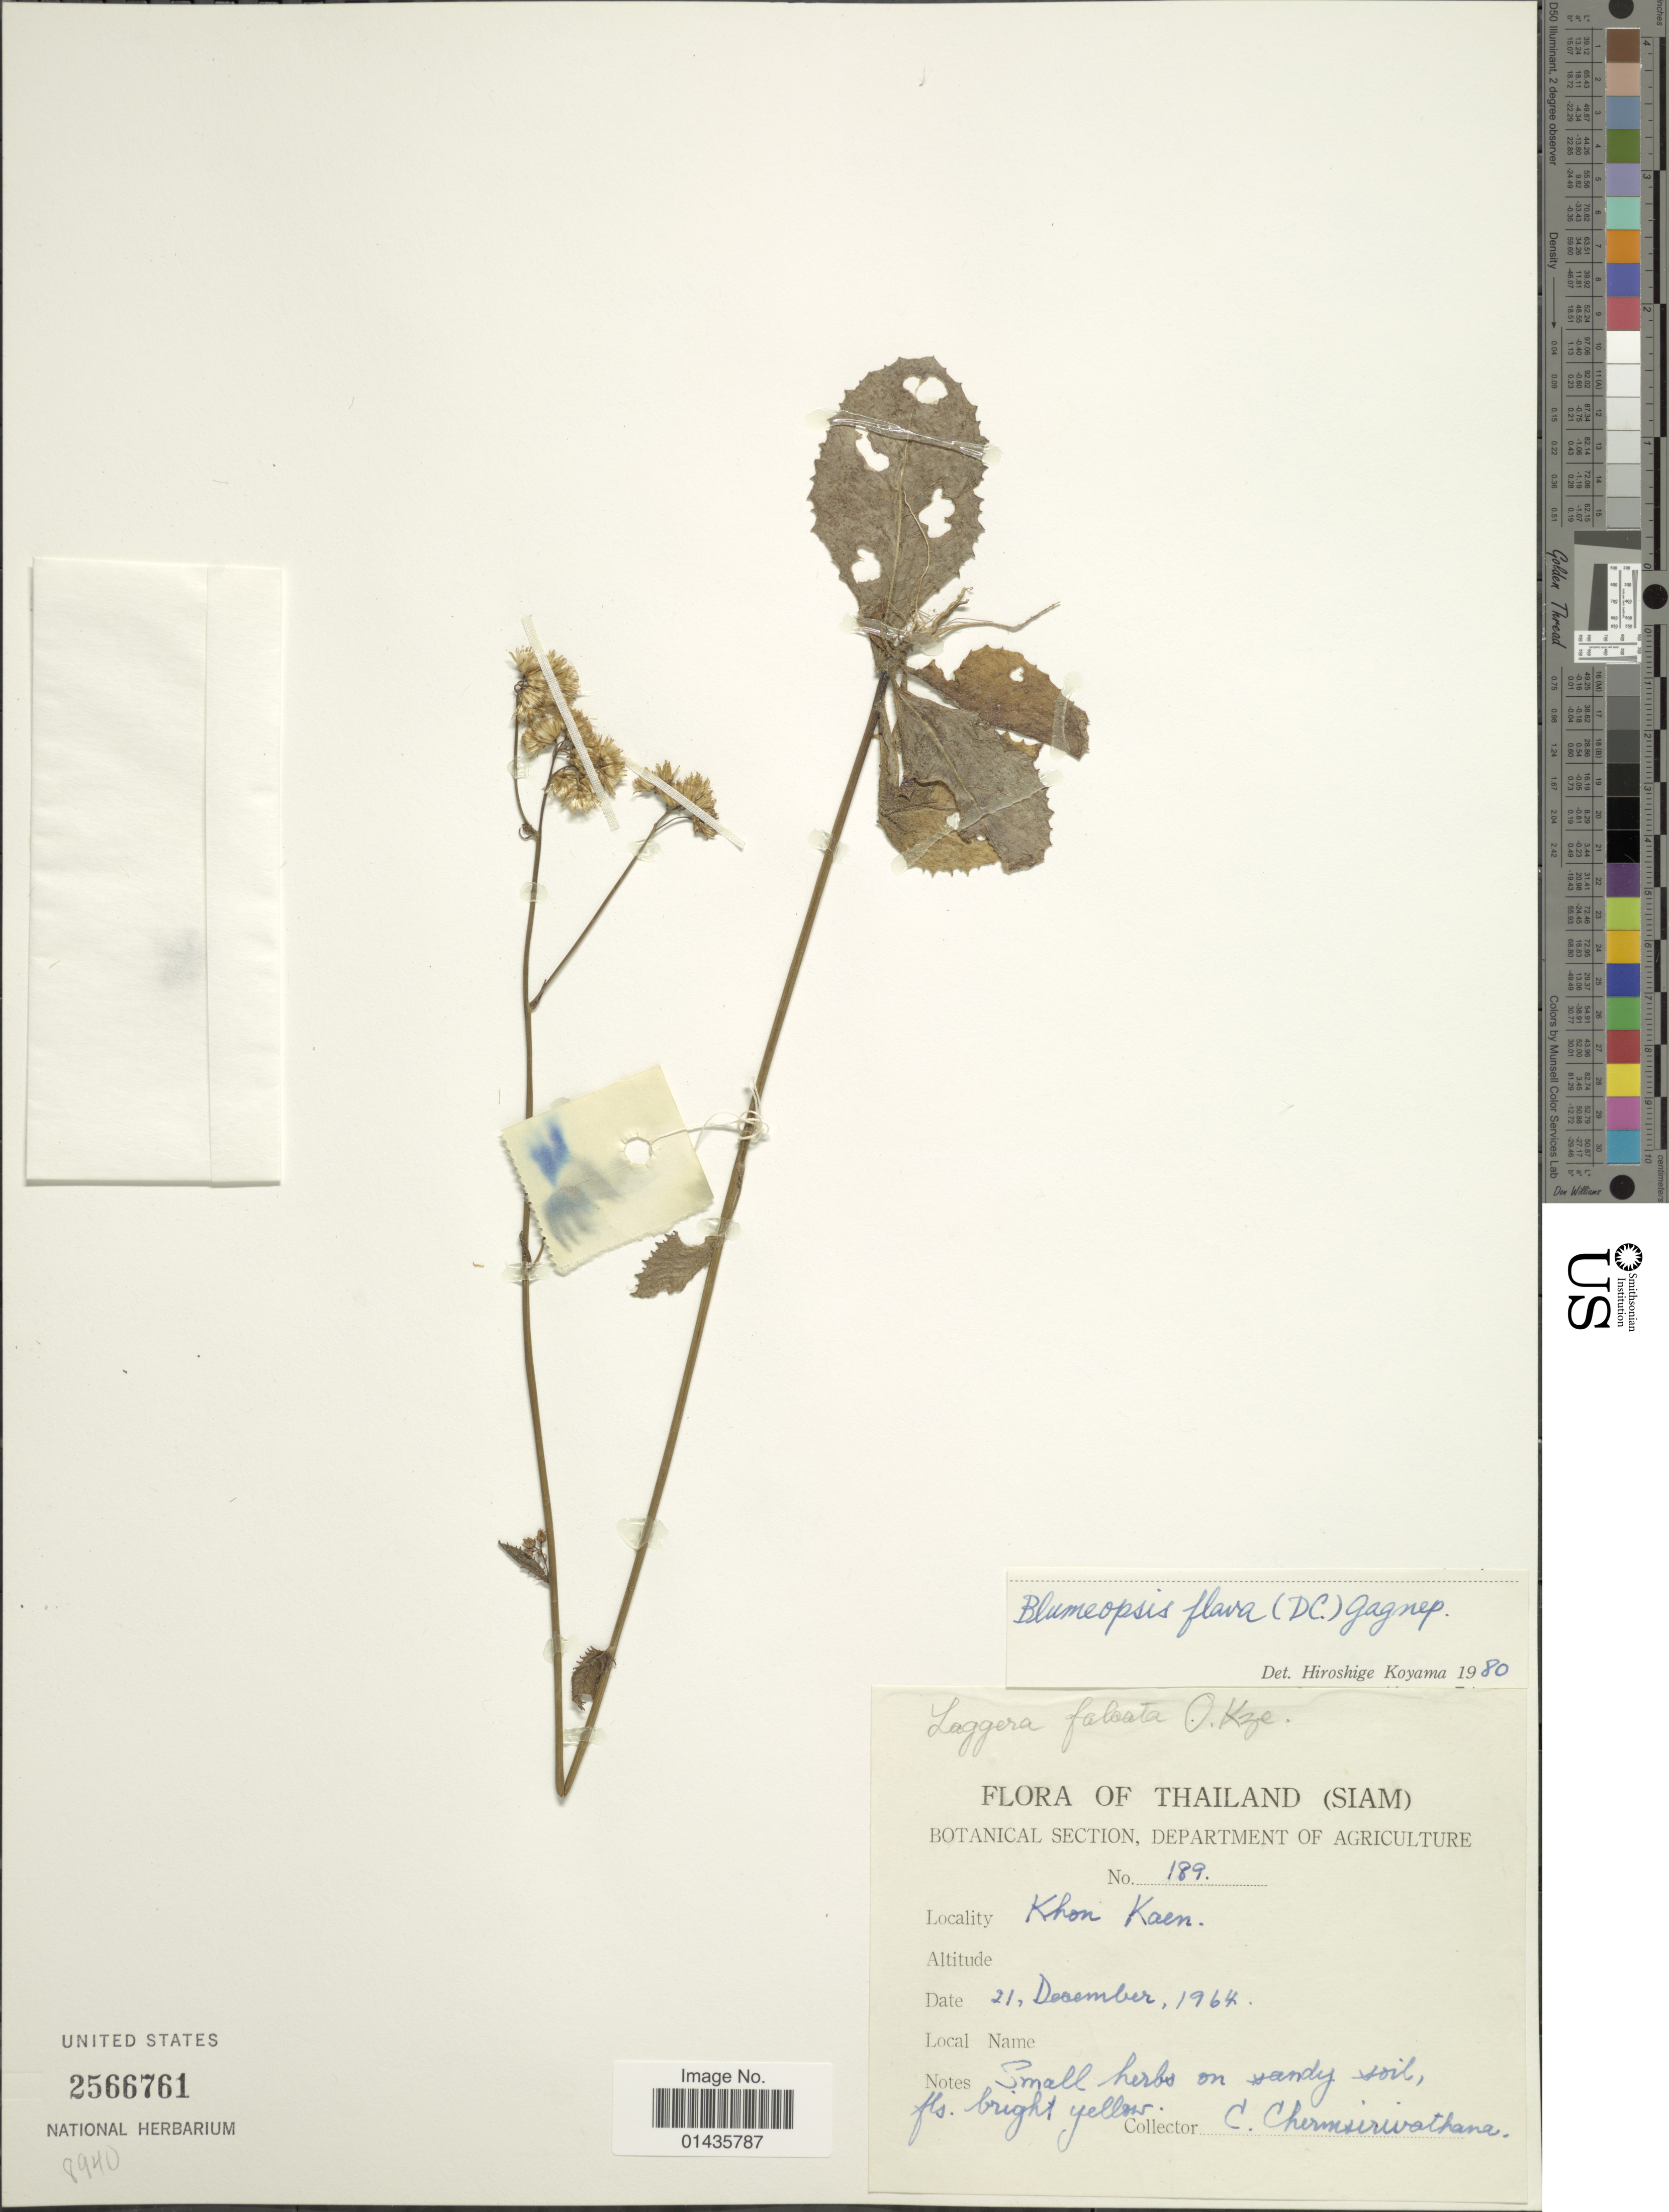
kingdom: Plantae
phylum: Tracheophyta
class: Magnoliopsida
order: Asterales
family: Asteraceae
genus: Blumeopsis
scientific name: Blumeopsis falcata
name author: (D. Don) Merr.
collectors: C. Chermsirivathana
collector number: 189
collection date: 1964-12-21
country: Thailand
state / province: Khon Kaen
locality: Siam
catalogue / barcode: US 2566761